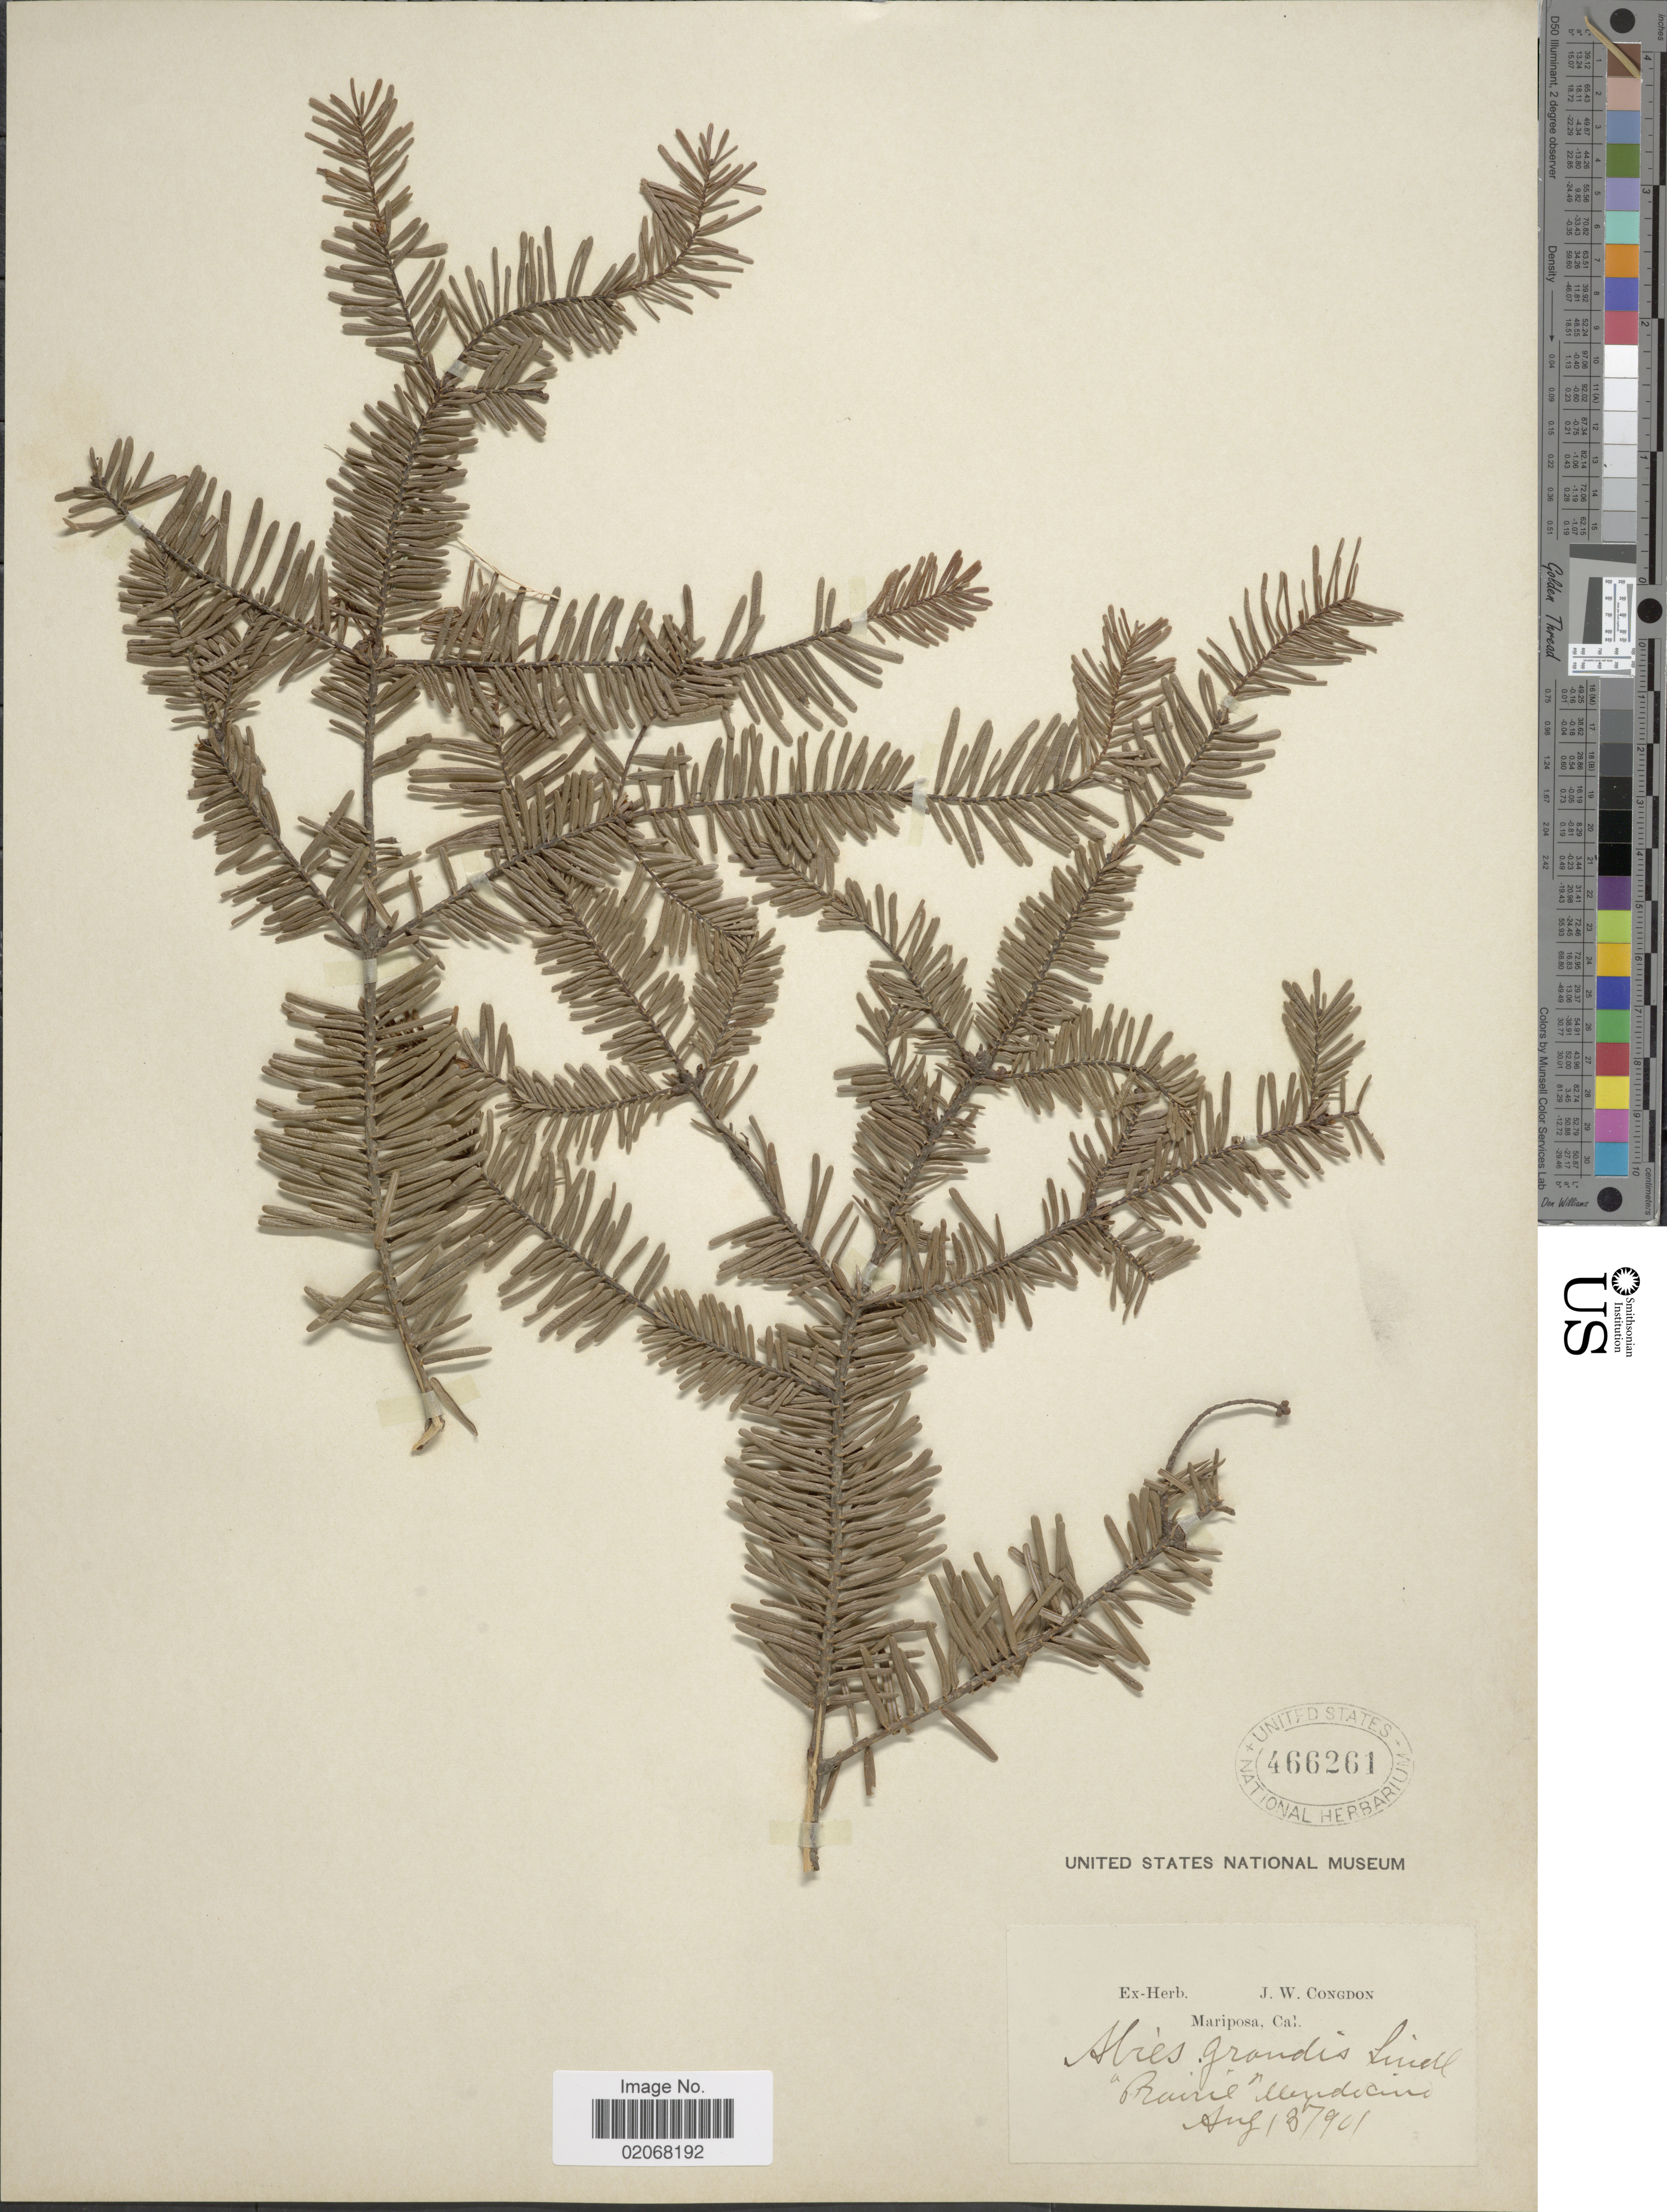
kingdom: Plantae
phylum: Tracheophyta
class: Pinopsida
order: Pinales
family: Pinaceae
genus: Abies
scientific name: Abies grandis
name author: (Douglas ex D. Don) Lindl.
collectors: J. W. Congdon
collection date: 1901-08-13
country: United States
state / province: California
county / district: Mariposa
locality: Mariposa, Cal.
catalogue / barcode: US 466261